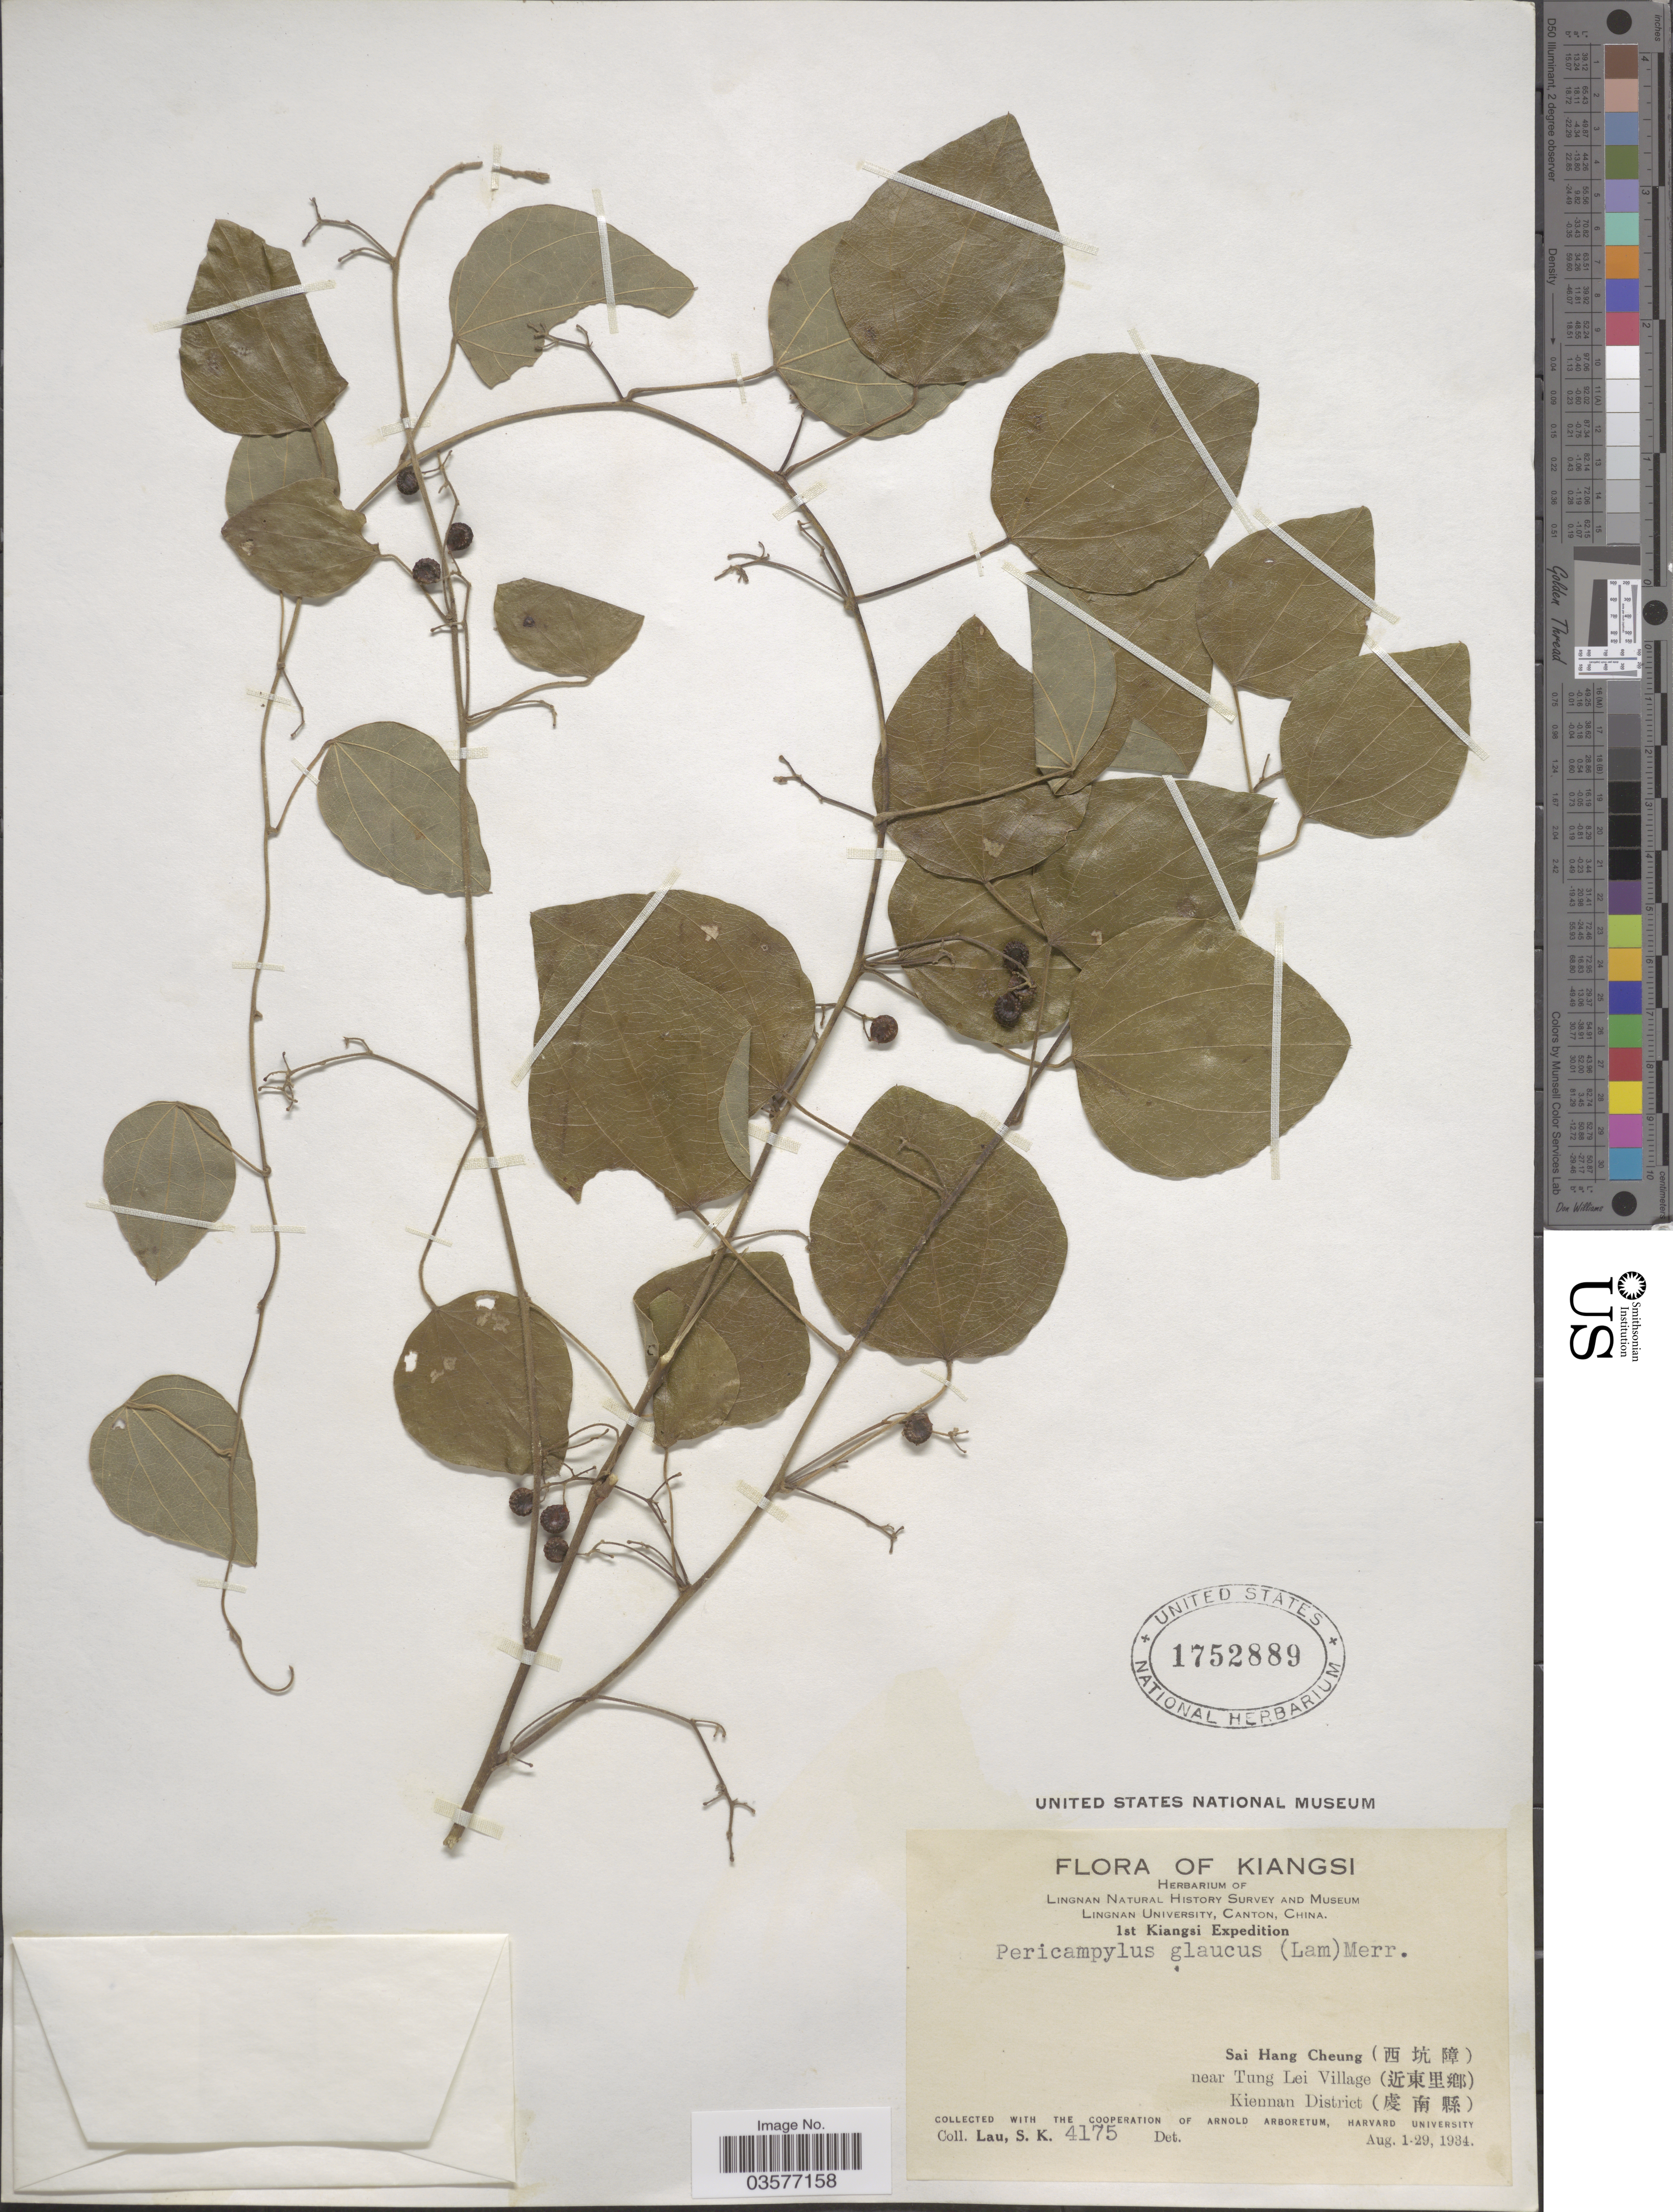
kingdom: Plantae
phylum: Tracheophyta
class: Magnoliopsida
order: Ranunculales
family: Menispermaceae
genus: Pericampylus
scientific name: Pericampylus glaucus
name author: (Lam.) Merr.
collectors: S. K. Lau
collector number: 4175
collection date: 1934-08-01/1934-08-29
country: China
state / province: Jiangxi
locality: Kiangsi. Sai Hang Cheung (X), near Tung Lei Village (X), Kiennan District (X).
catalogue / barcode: US 1752889